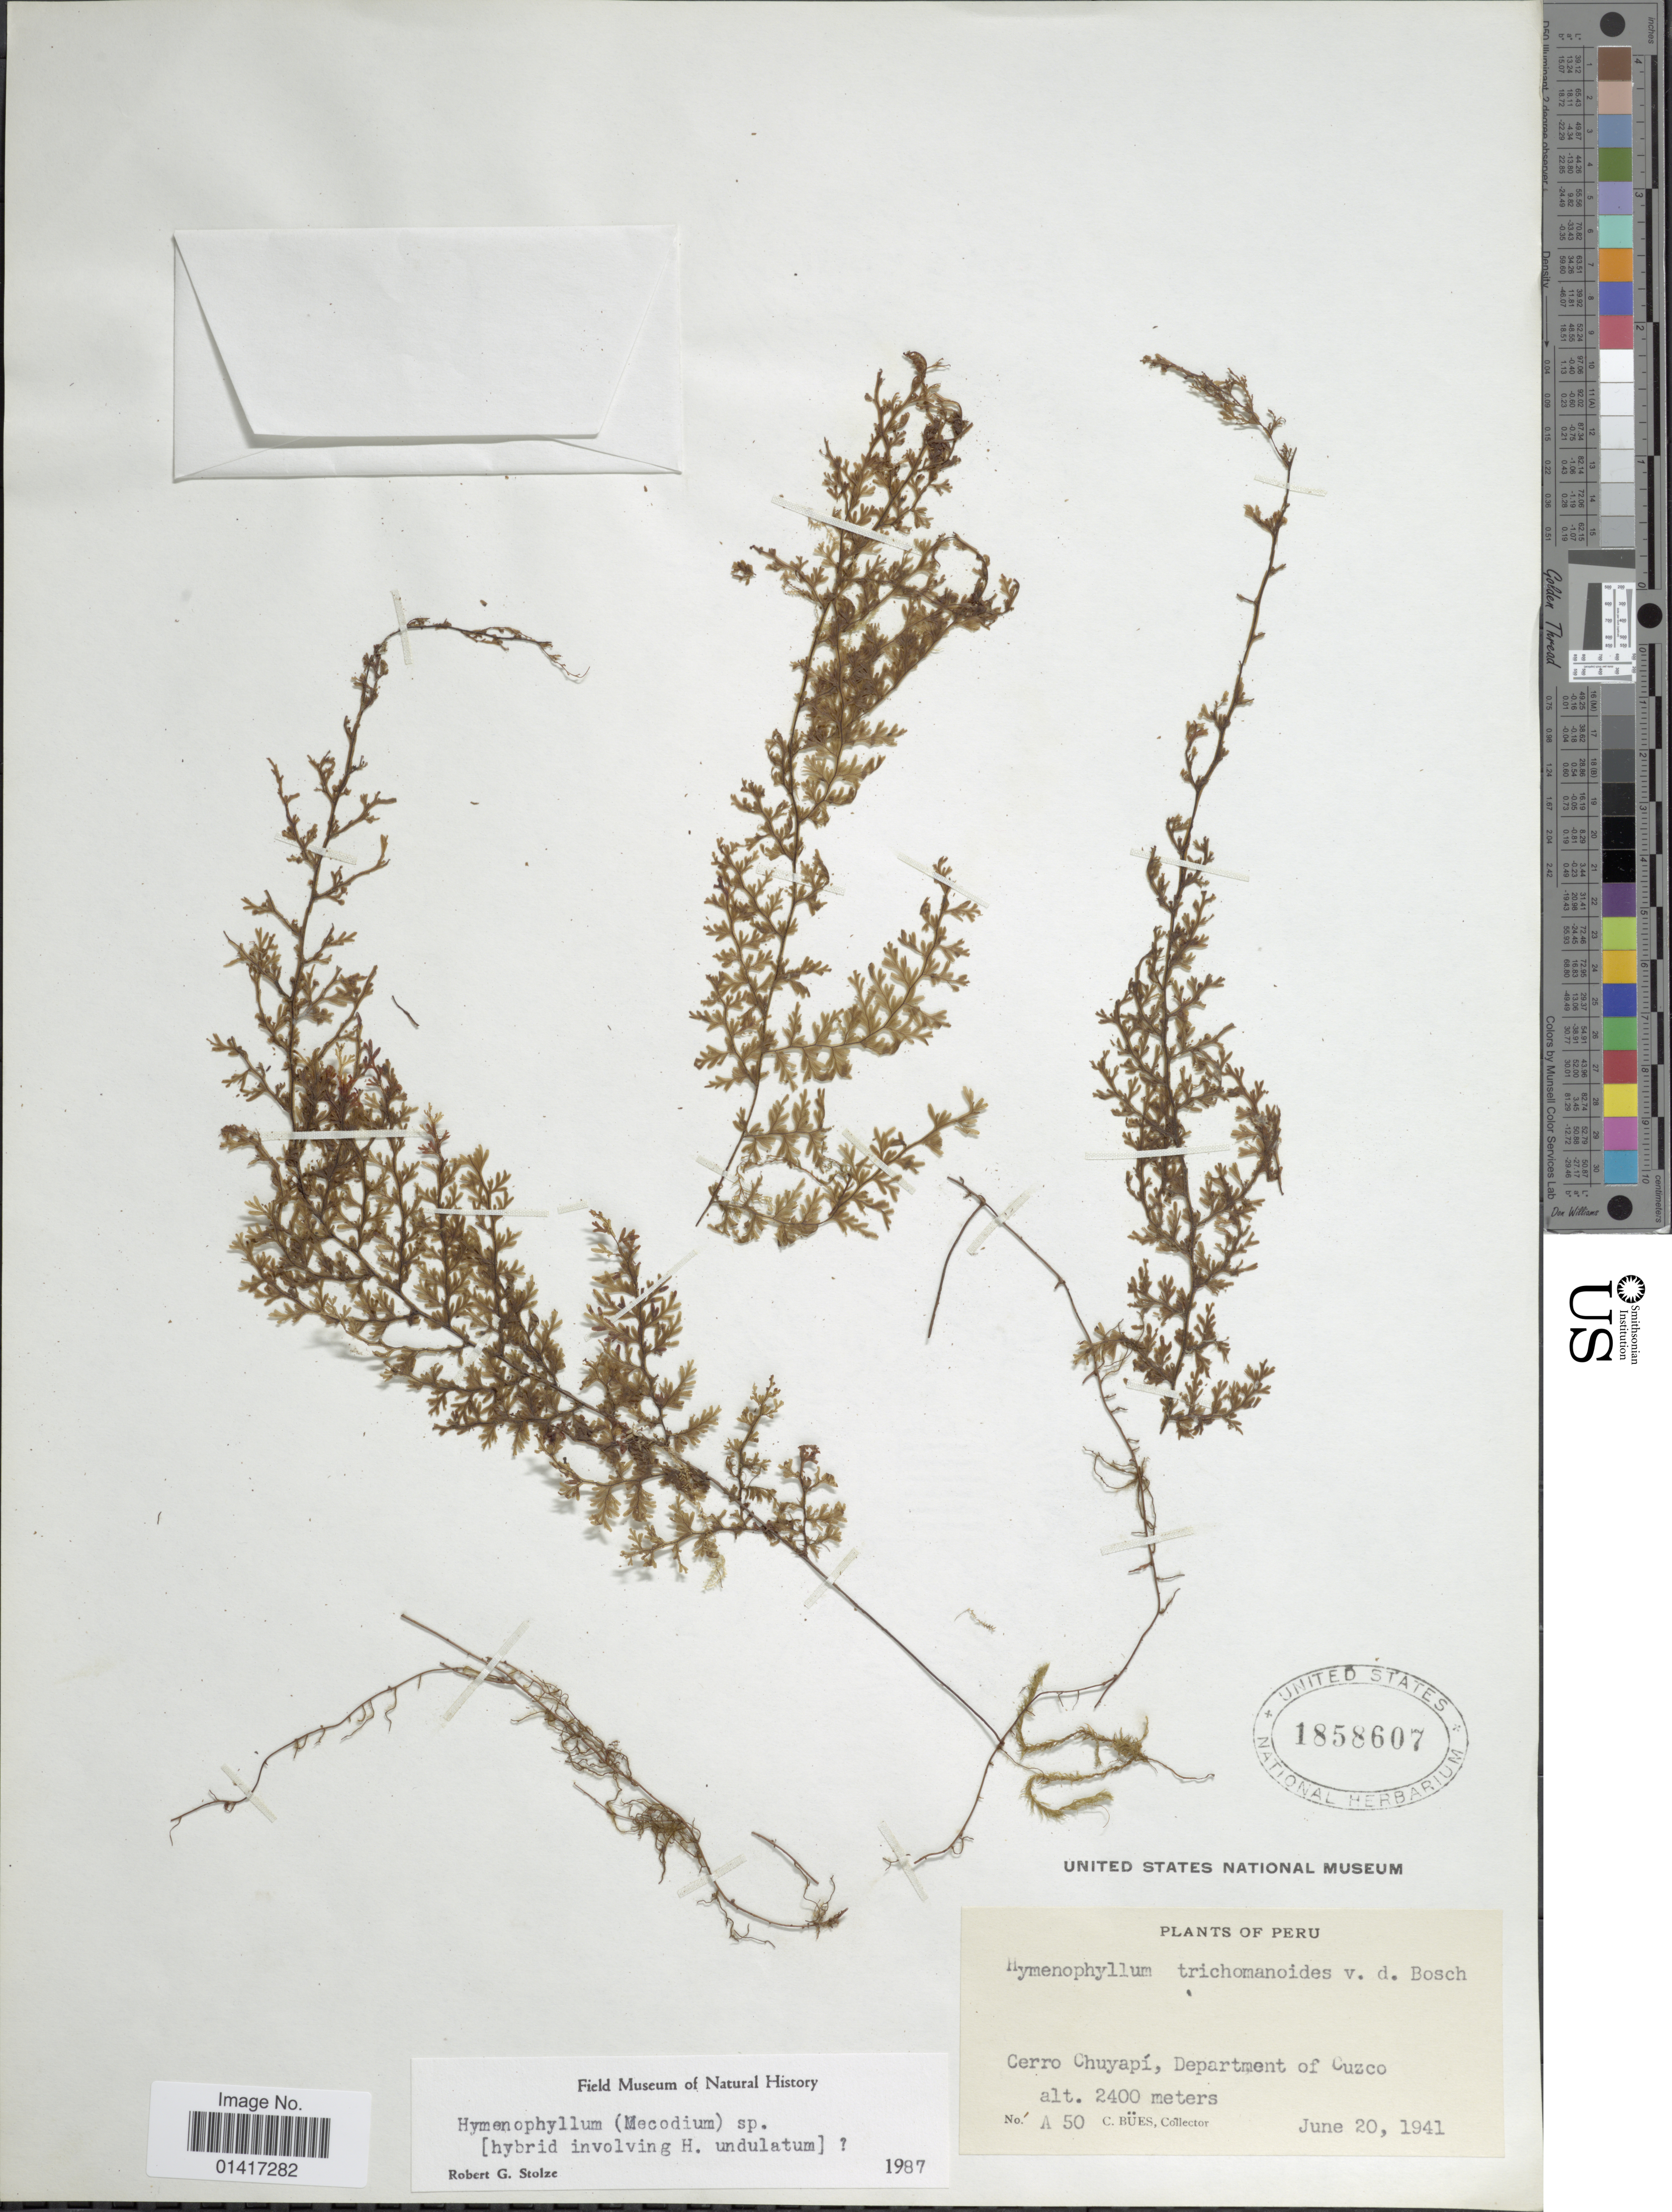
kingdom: Plantae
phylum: Tracheophyta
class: Polypodiopsida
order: Hymenophyllales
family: Hymenophyllaceae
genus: Hymenophyllum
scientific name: Hymenophyllum undulatum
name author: (Sw.) Sw.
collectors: C. Bues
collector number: A50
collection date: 1941-06-20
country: Peru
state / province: Cusco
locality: Cerro Chuyapi, Department of Cuzco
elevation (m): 2400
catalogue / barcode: US 1858607